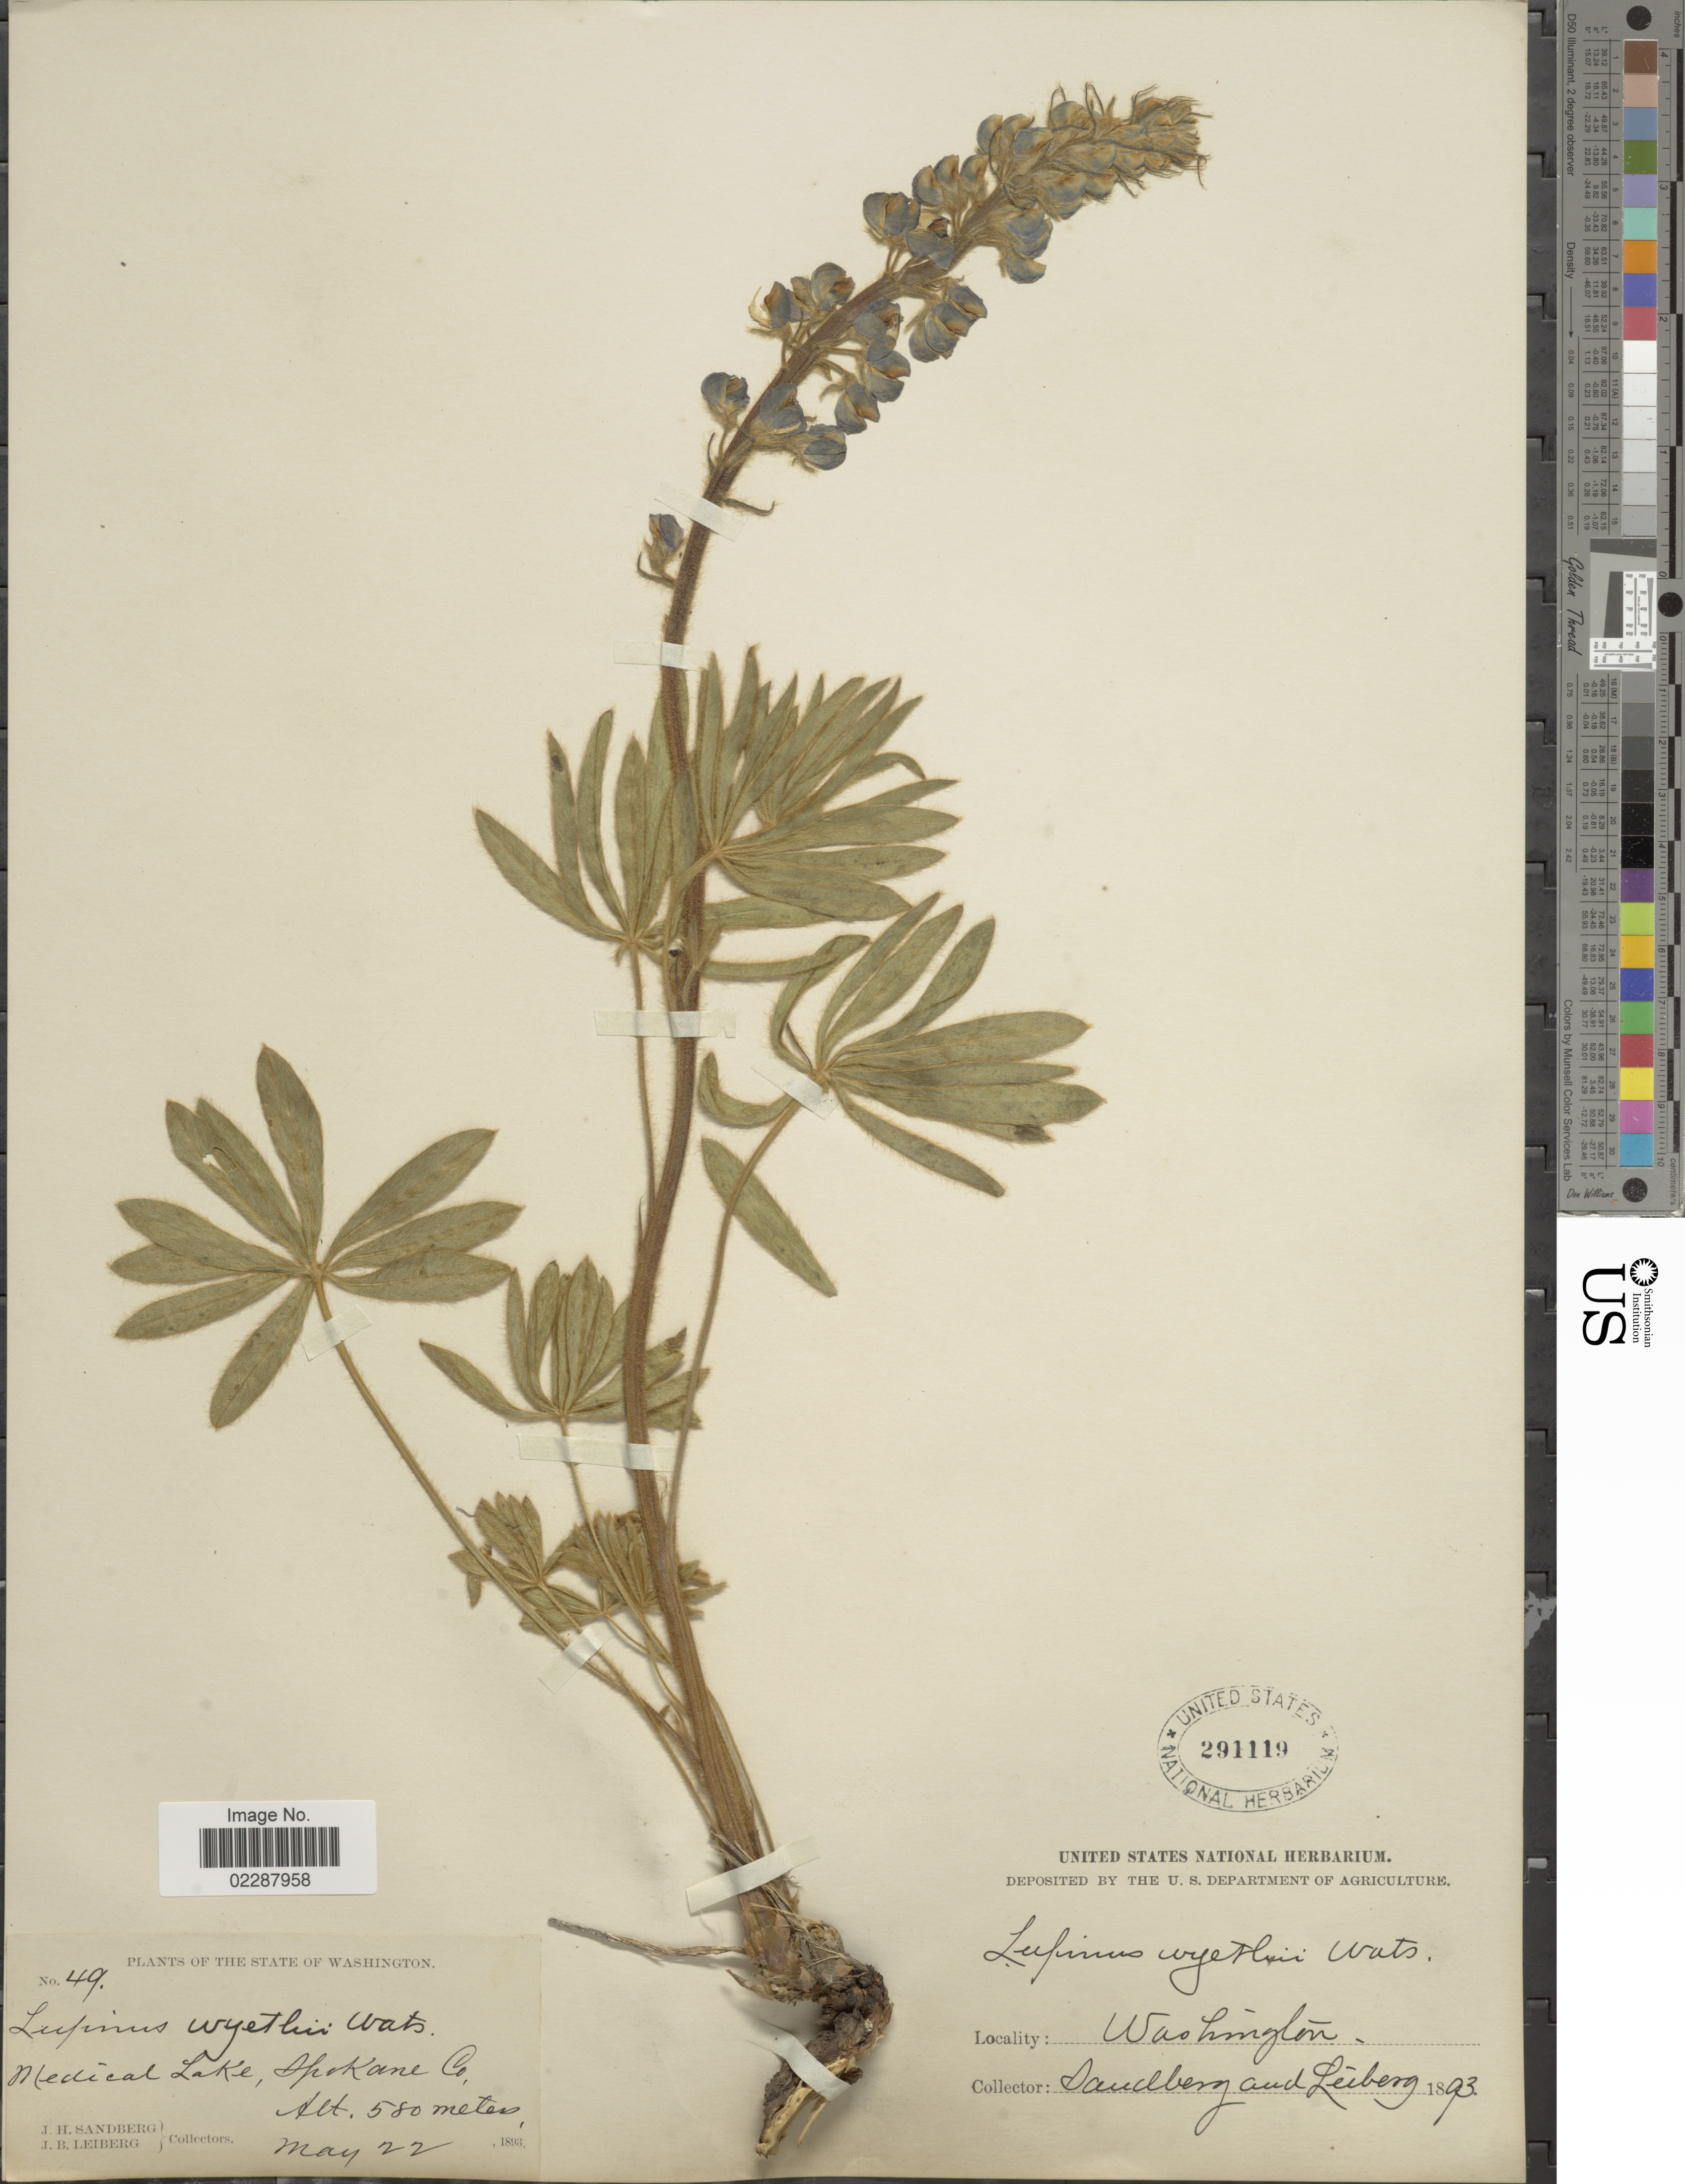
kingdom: Plantae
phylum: Tracheophyta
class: Magnoliopsida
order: Fabales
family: Fabaceae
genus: Lupinus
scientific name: Lupinus suksdorfii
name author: B.L. Rob. ex Piper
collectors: J. H. Sandberg & J. B. Leiberg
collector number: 49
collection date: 1893-05-22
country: United States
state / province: Washington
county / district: Spokane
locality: Medical Lake, Spokane Co.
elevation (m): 580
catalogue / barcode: US 291119